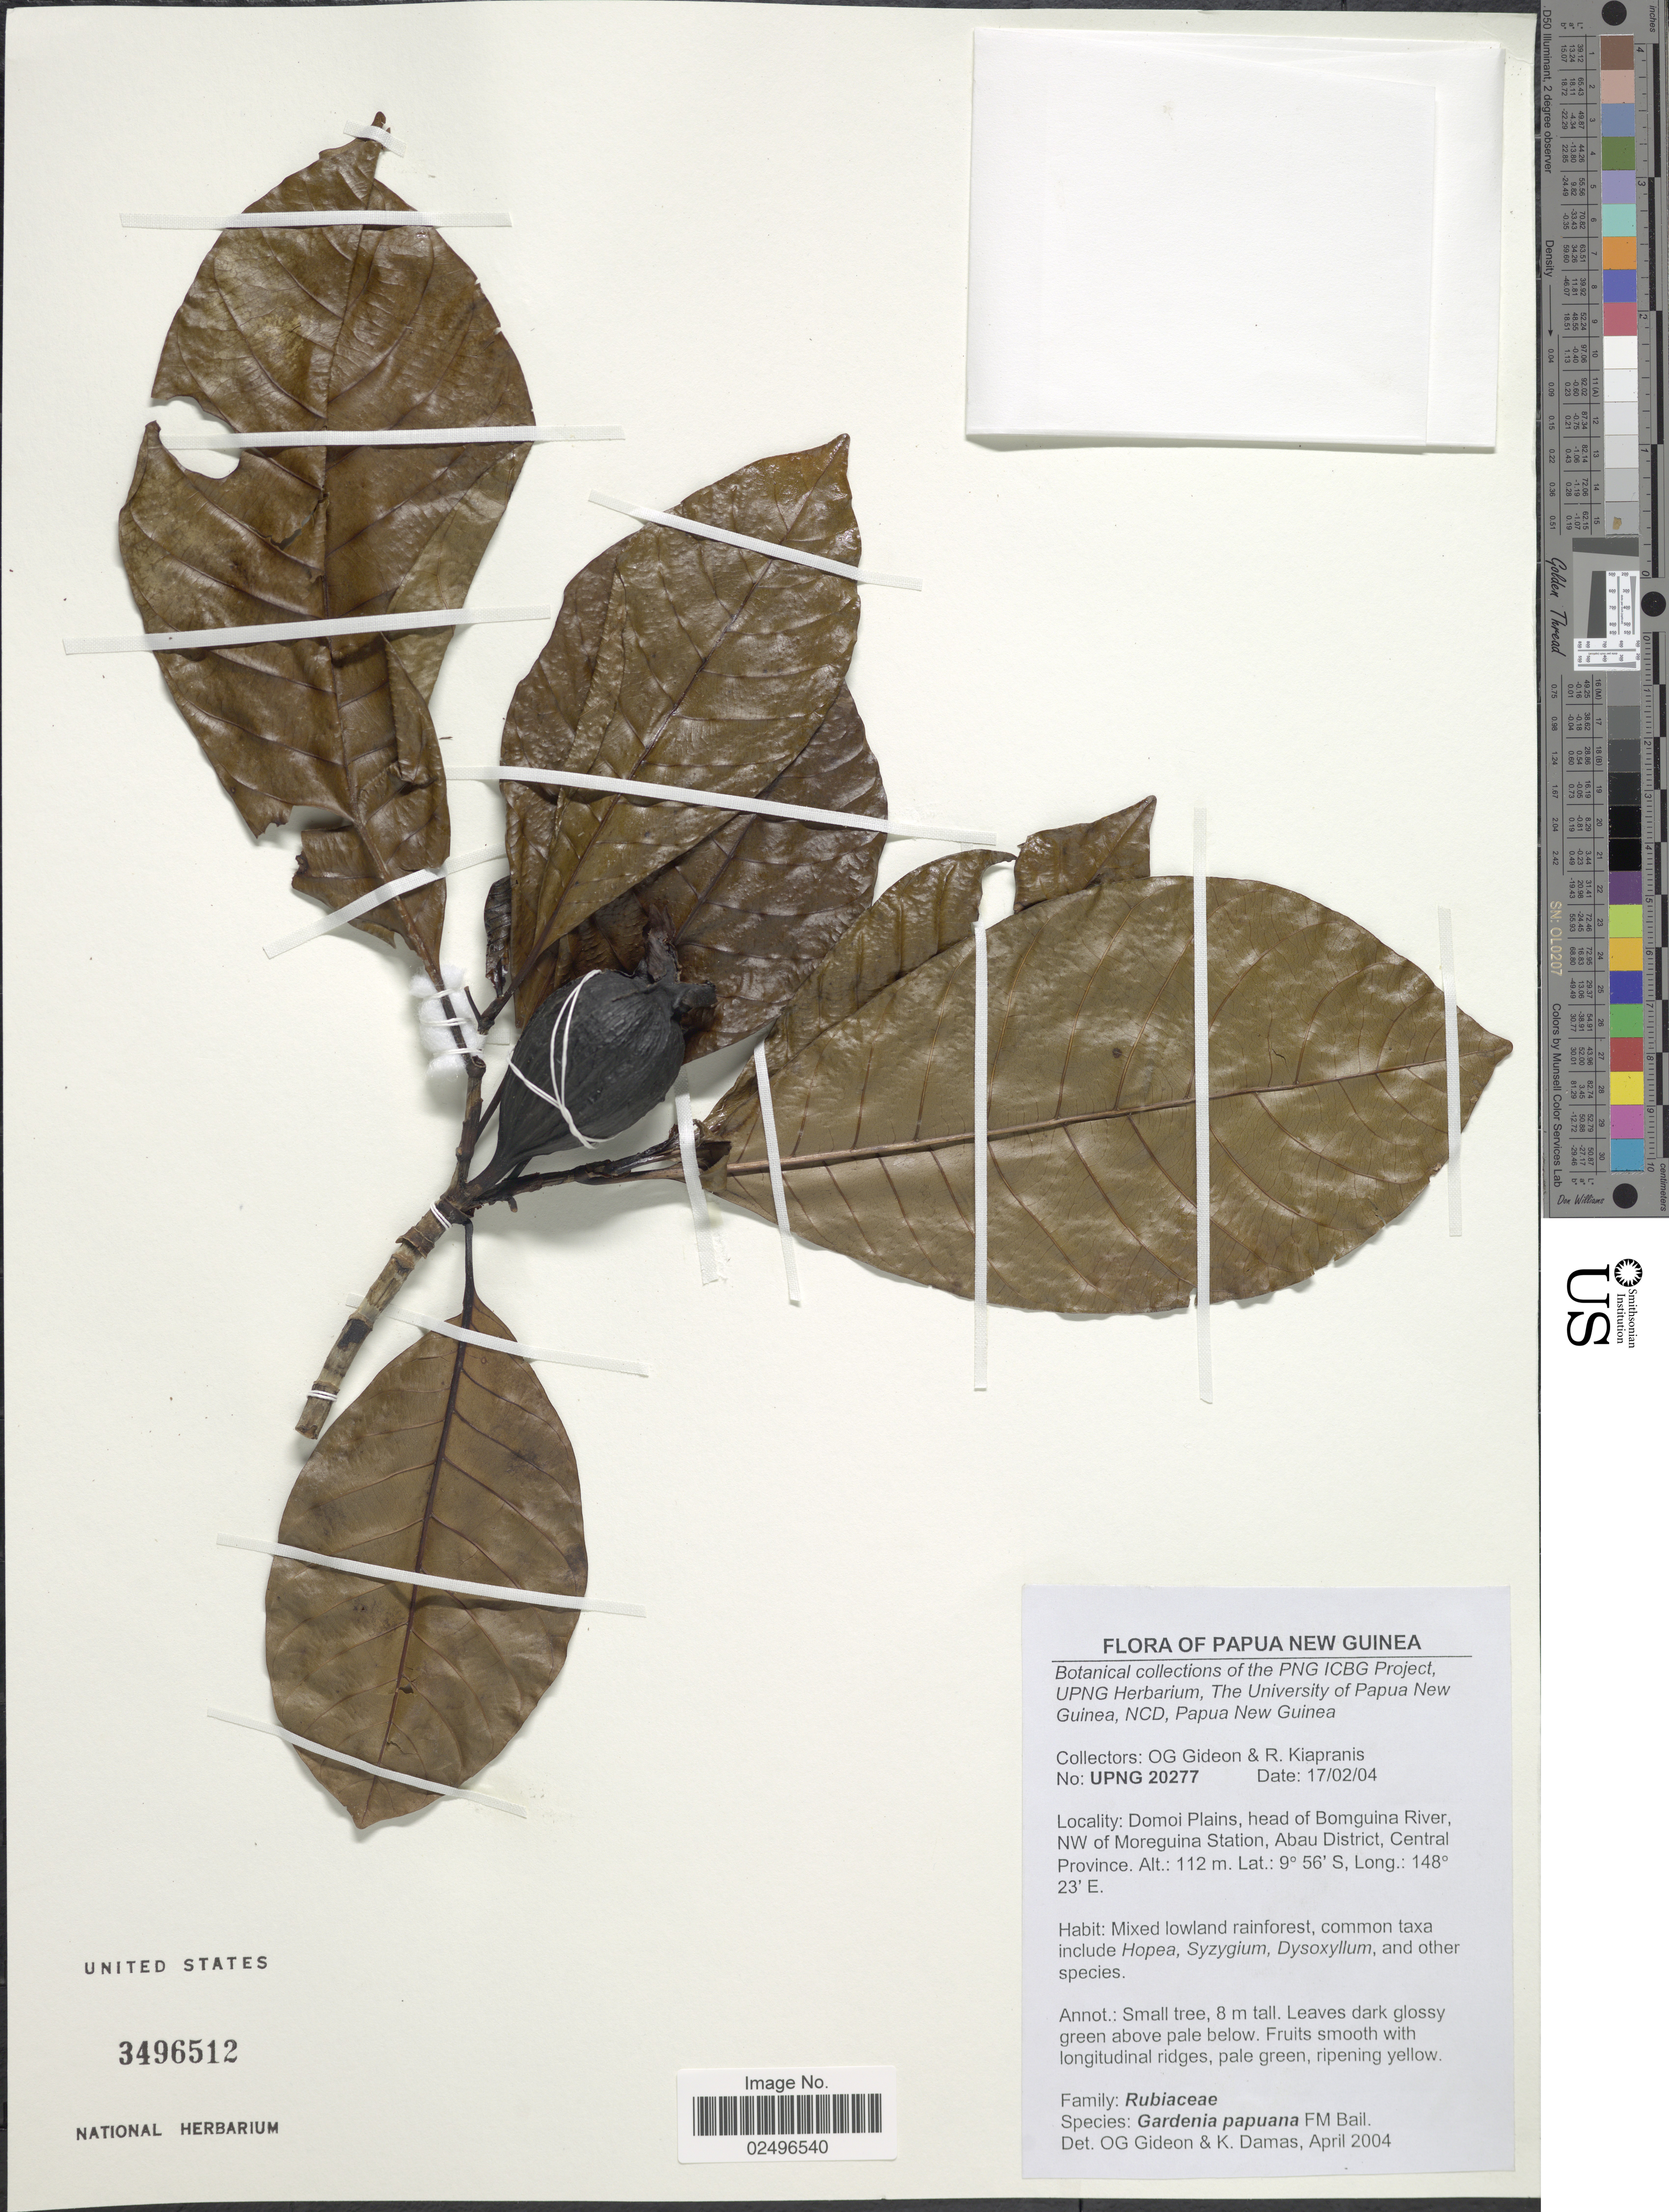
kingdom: Plantae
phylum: Tracheophyta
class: Magnoliopsida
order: Gentianales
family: Rubiaceae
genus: Gardenia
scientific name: Gardenia papuana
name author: F.M. Bailey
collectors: O. Gideon & R. Kiapranis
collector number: UPNG 20277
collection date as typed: Transcribed d/m/y: 17/2/4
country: Papua New Guinea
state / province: Central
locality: Domoi Plains, head of Bomguina River, NW of Moreguina Station, Abau District, Central Province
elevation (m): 112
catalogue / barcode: US 3496512